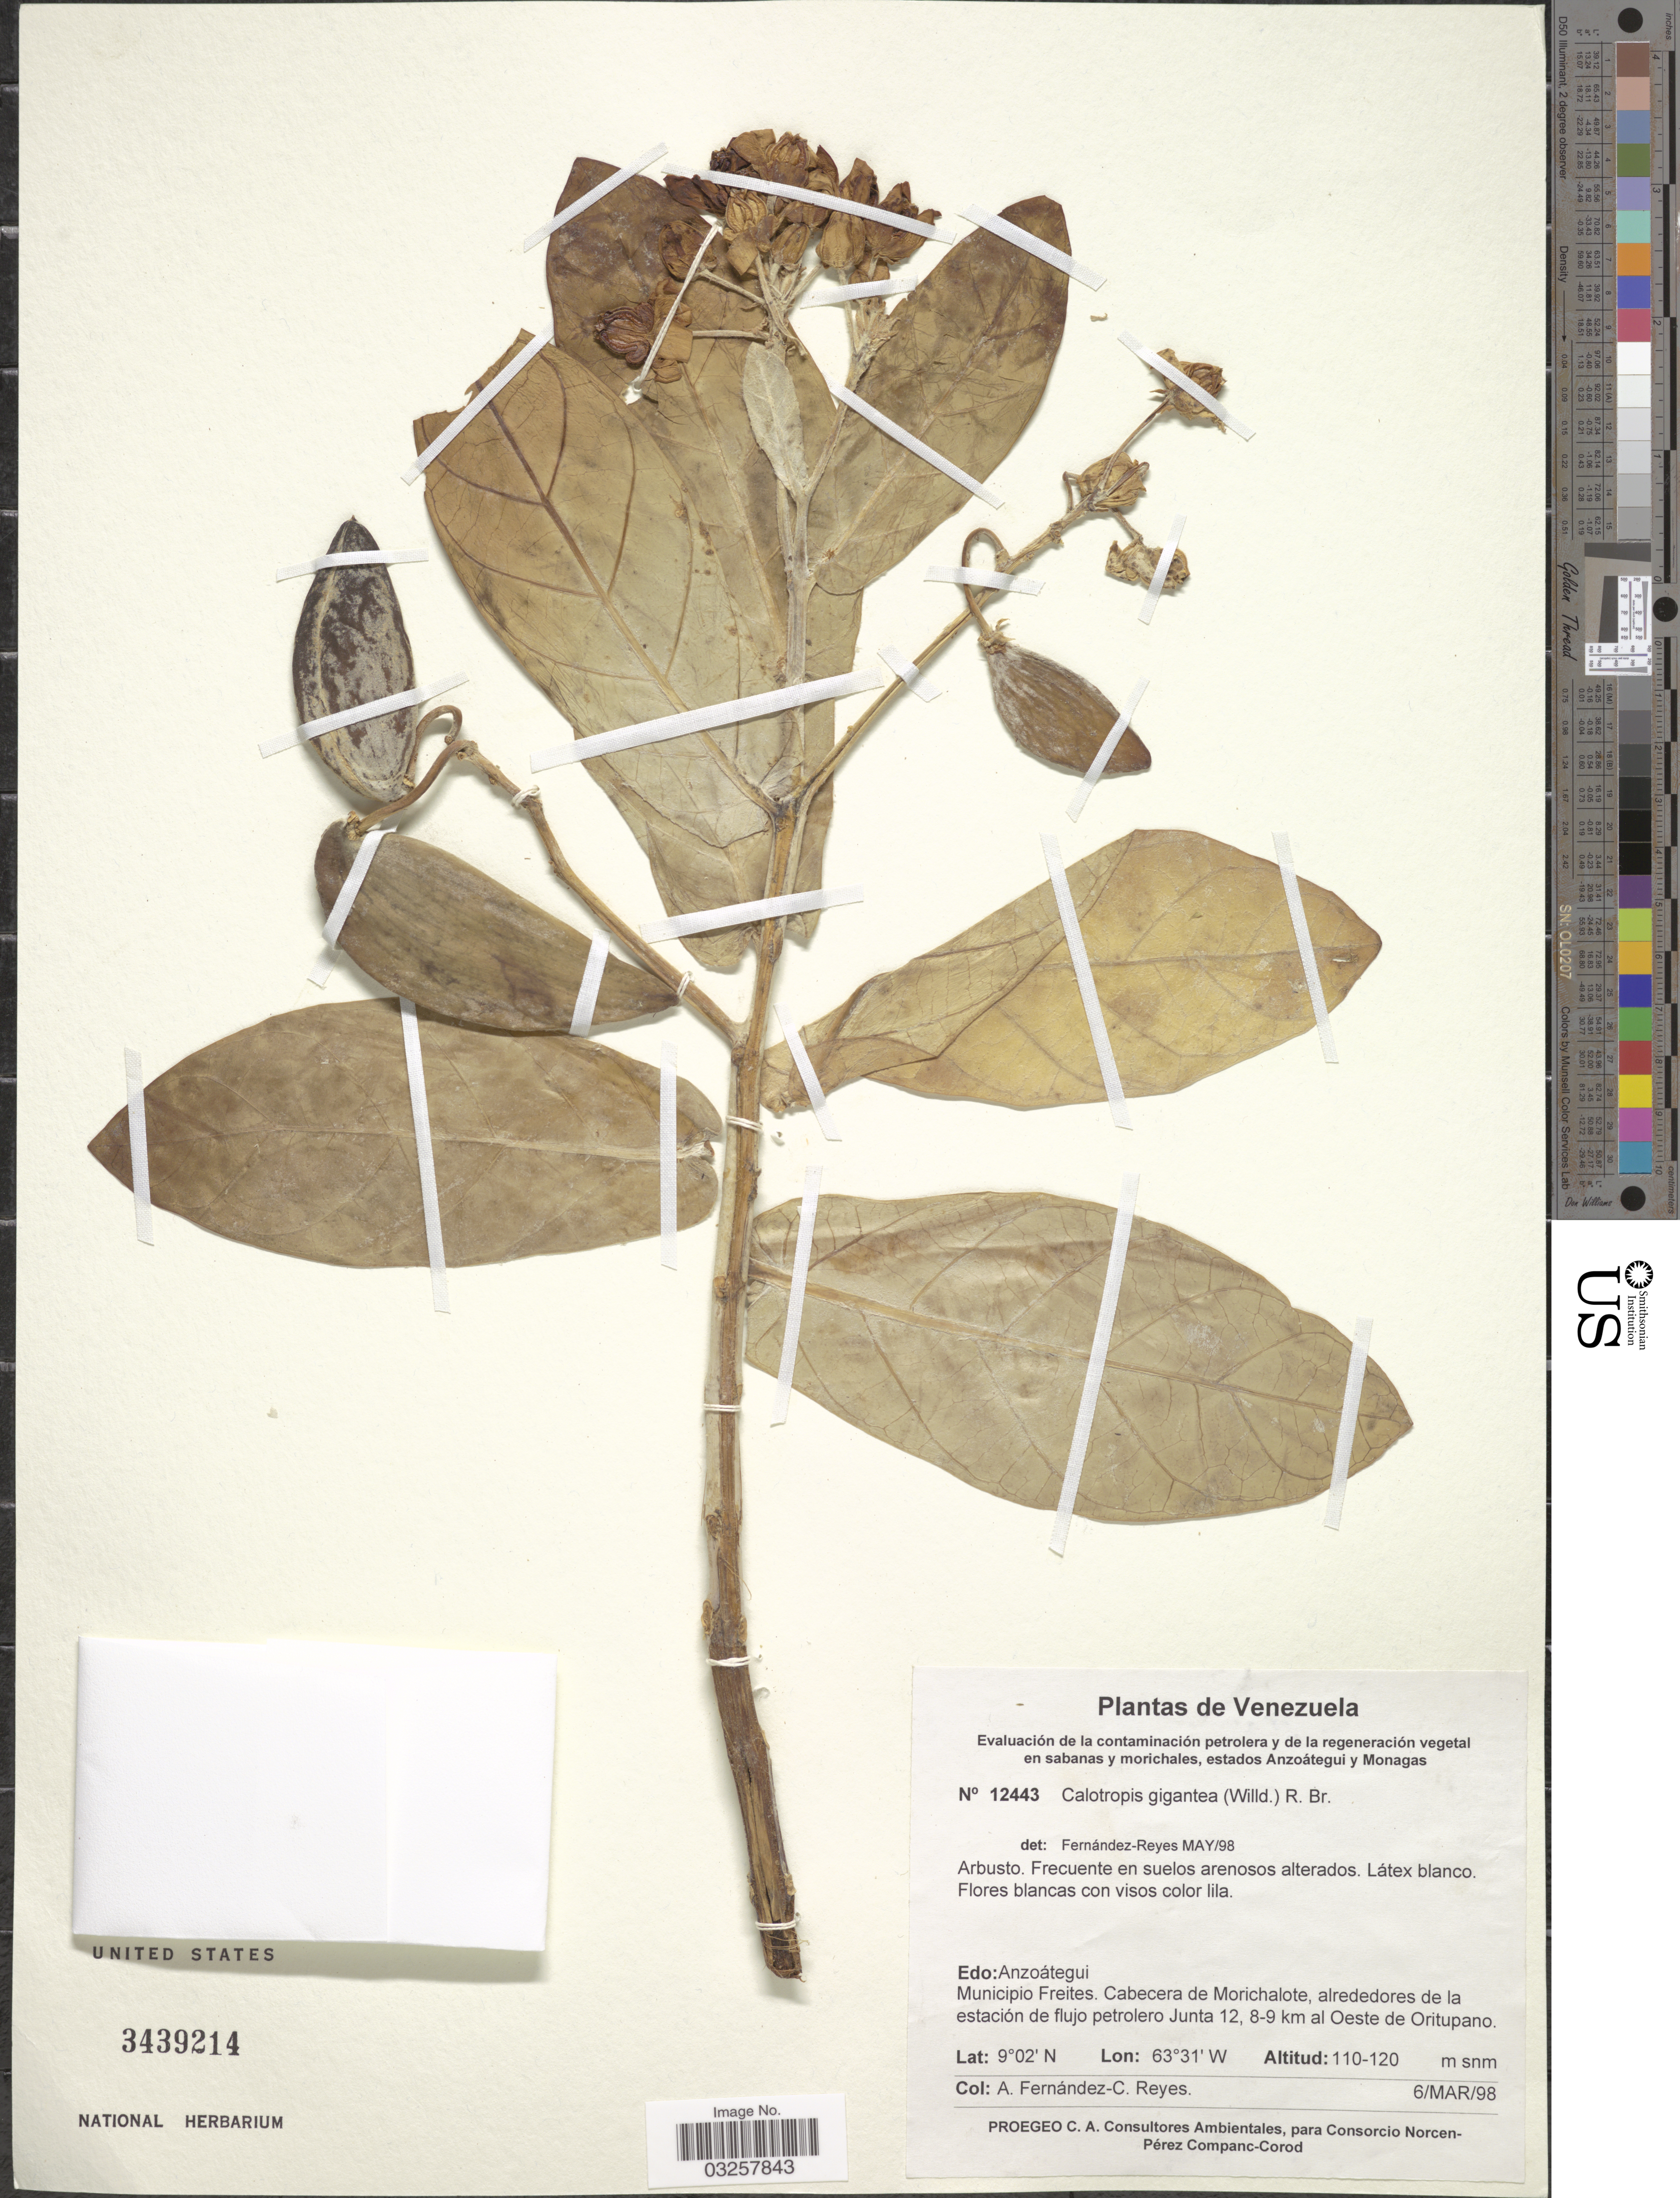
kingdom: Plantae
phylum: Tracheophyta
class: Magnoliopsida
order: Gentianales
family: Apocynaceae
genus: Calotropis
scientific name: Calotropis gigantea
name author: (L.) W.T. Aiton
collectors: A. Fernández & C. Reyes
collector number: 12443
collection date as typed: Transcribed d/m/y: 6/3/98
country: Venezuela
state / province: Anzoategui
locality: Municipio Freites. Cabecera de Morichalote, alrededores de la estación de flujo petrolero Junta 12, 8-9 km al Oeste de Oritupano.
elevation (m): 110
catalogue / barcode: US 3439214